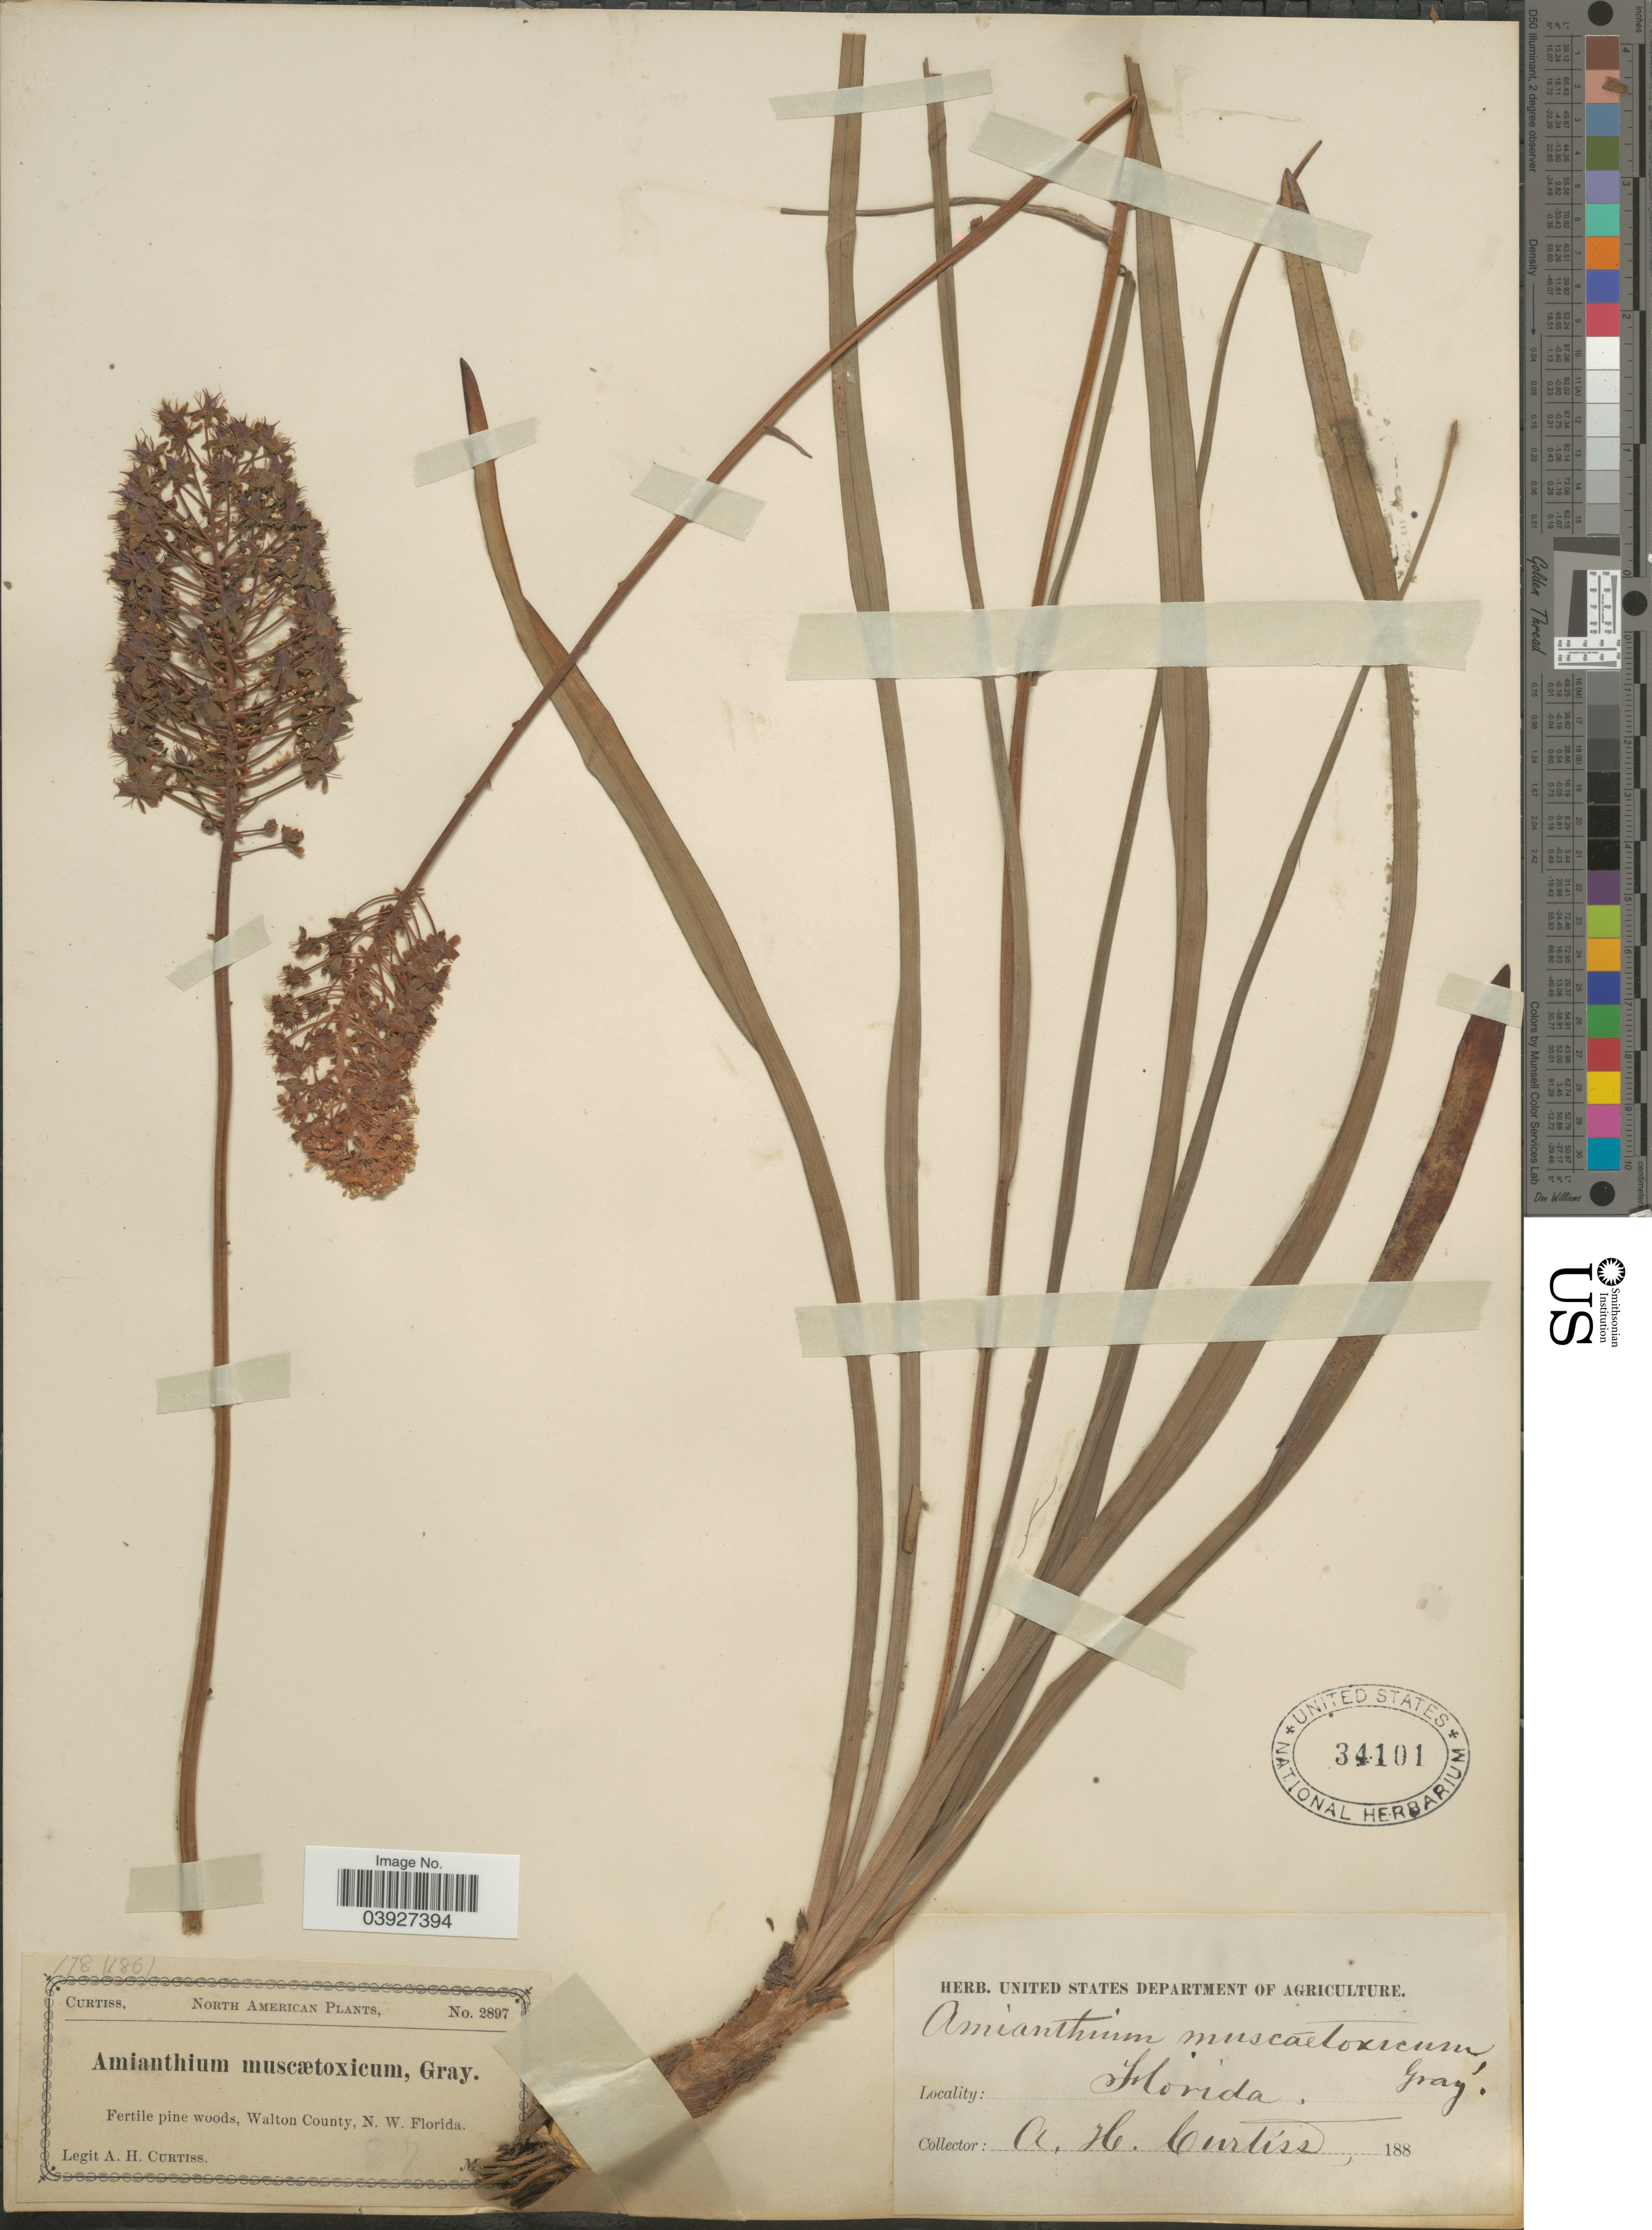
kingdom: Plantae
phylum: Tracheophyta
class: Liliopsida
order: Liliales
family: Melanthiaceae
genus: Amianthium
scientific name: Amianthium muscitoxicum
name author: (Walter) A. Gray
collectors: A. H. Curtiss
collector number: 2897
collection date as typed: May 188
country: United States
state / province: Florida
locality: Walton County, N. W. Florida.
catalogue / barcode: US 34101